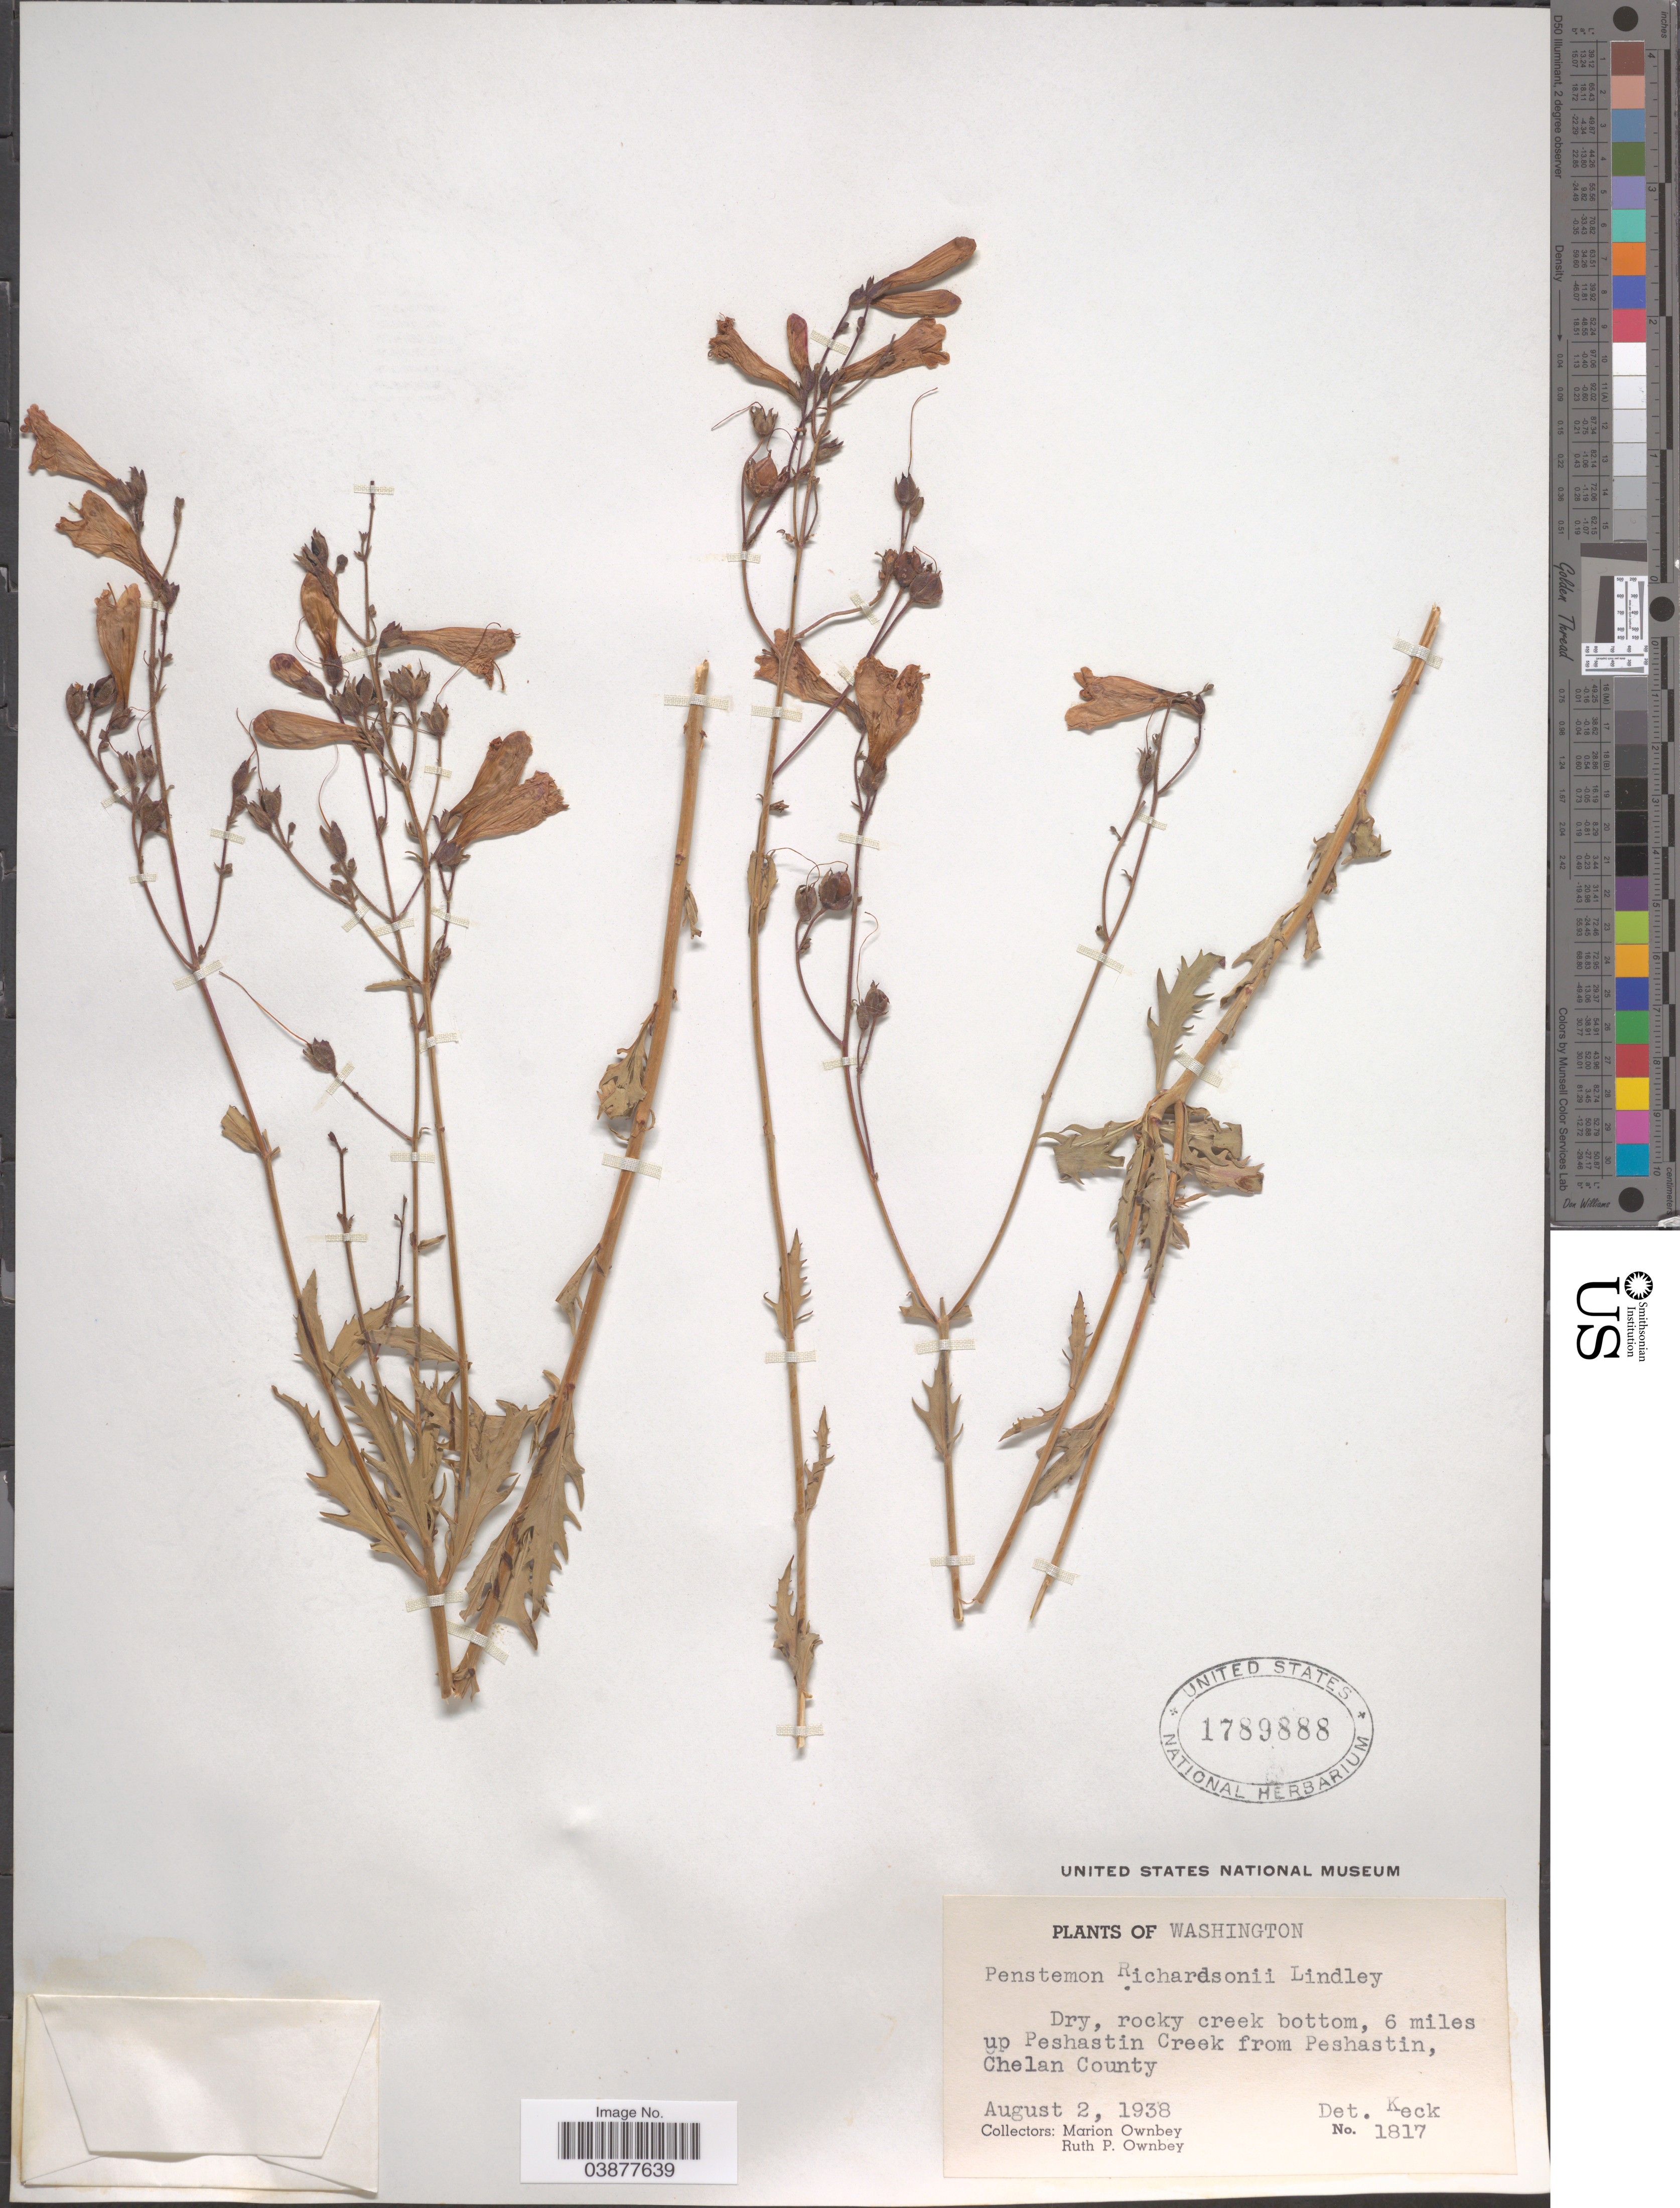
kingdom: Plantae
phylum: Tracheophyta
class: Magnoliopsida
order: Lamiales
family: Plantaginaceae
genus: Penstemon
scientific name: Penstemon richardsonii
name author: Douglas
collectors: M. Ownbey & R. Ownbey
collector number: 1817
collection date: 1938-08-02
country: United States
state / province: Washington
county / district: Chelan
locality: Rocky creek bottom, 6 miles up Peshastin Creek from Peshastin, Chelan County.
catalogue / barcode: US 1789888